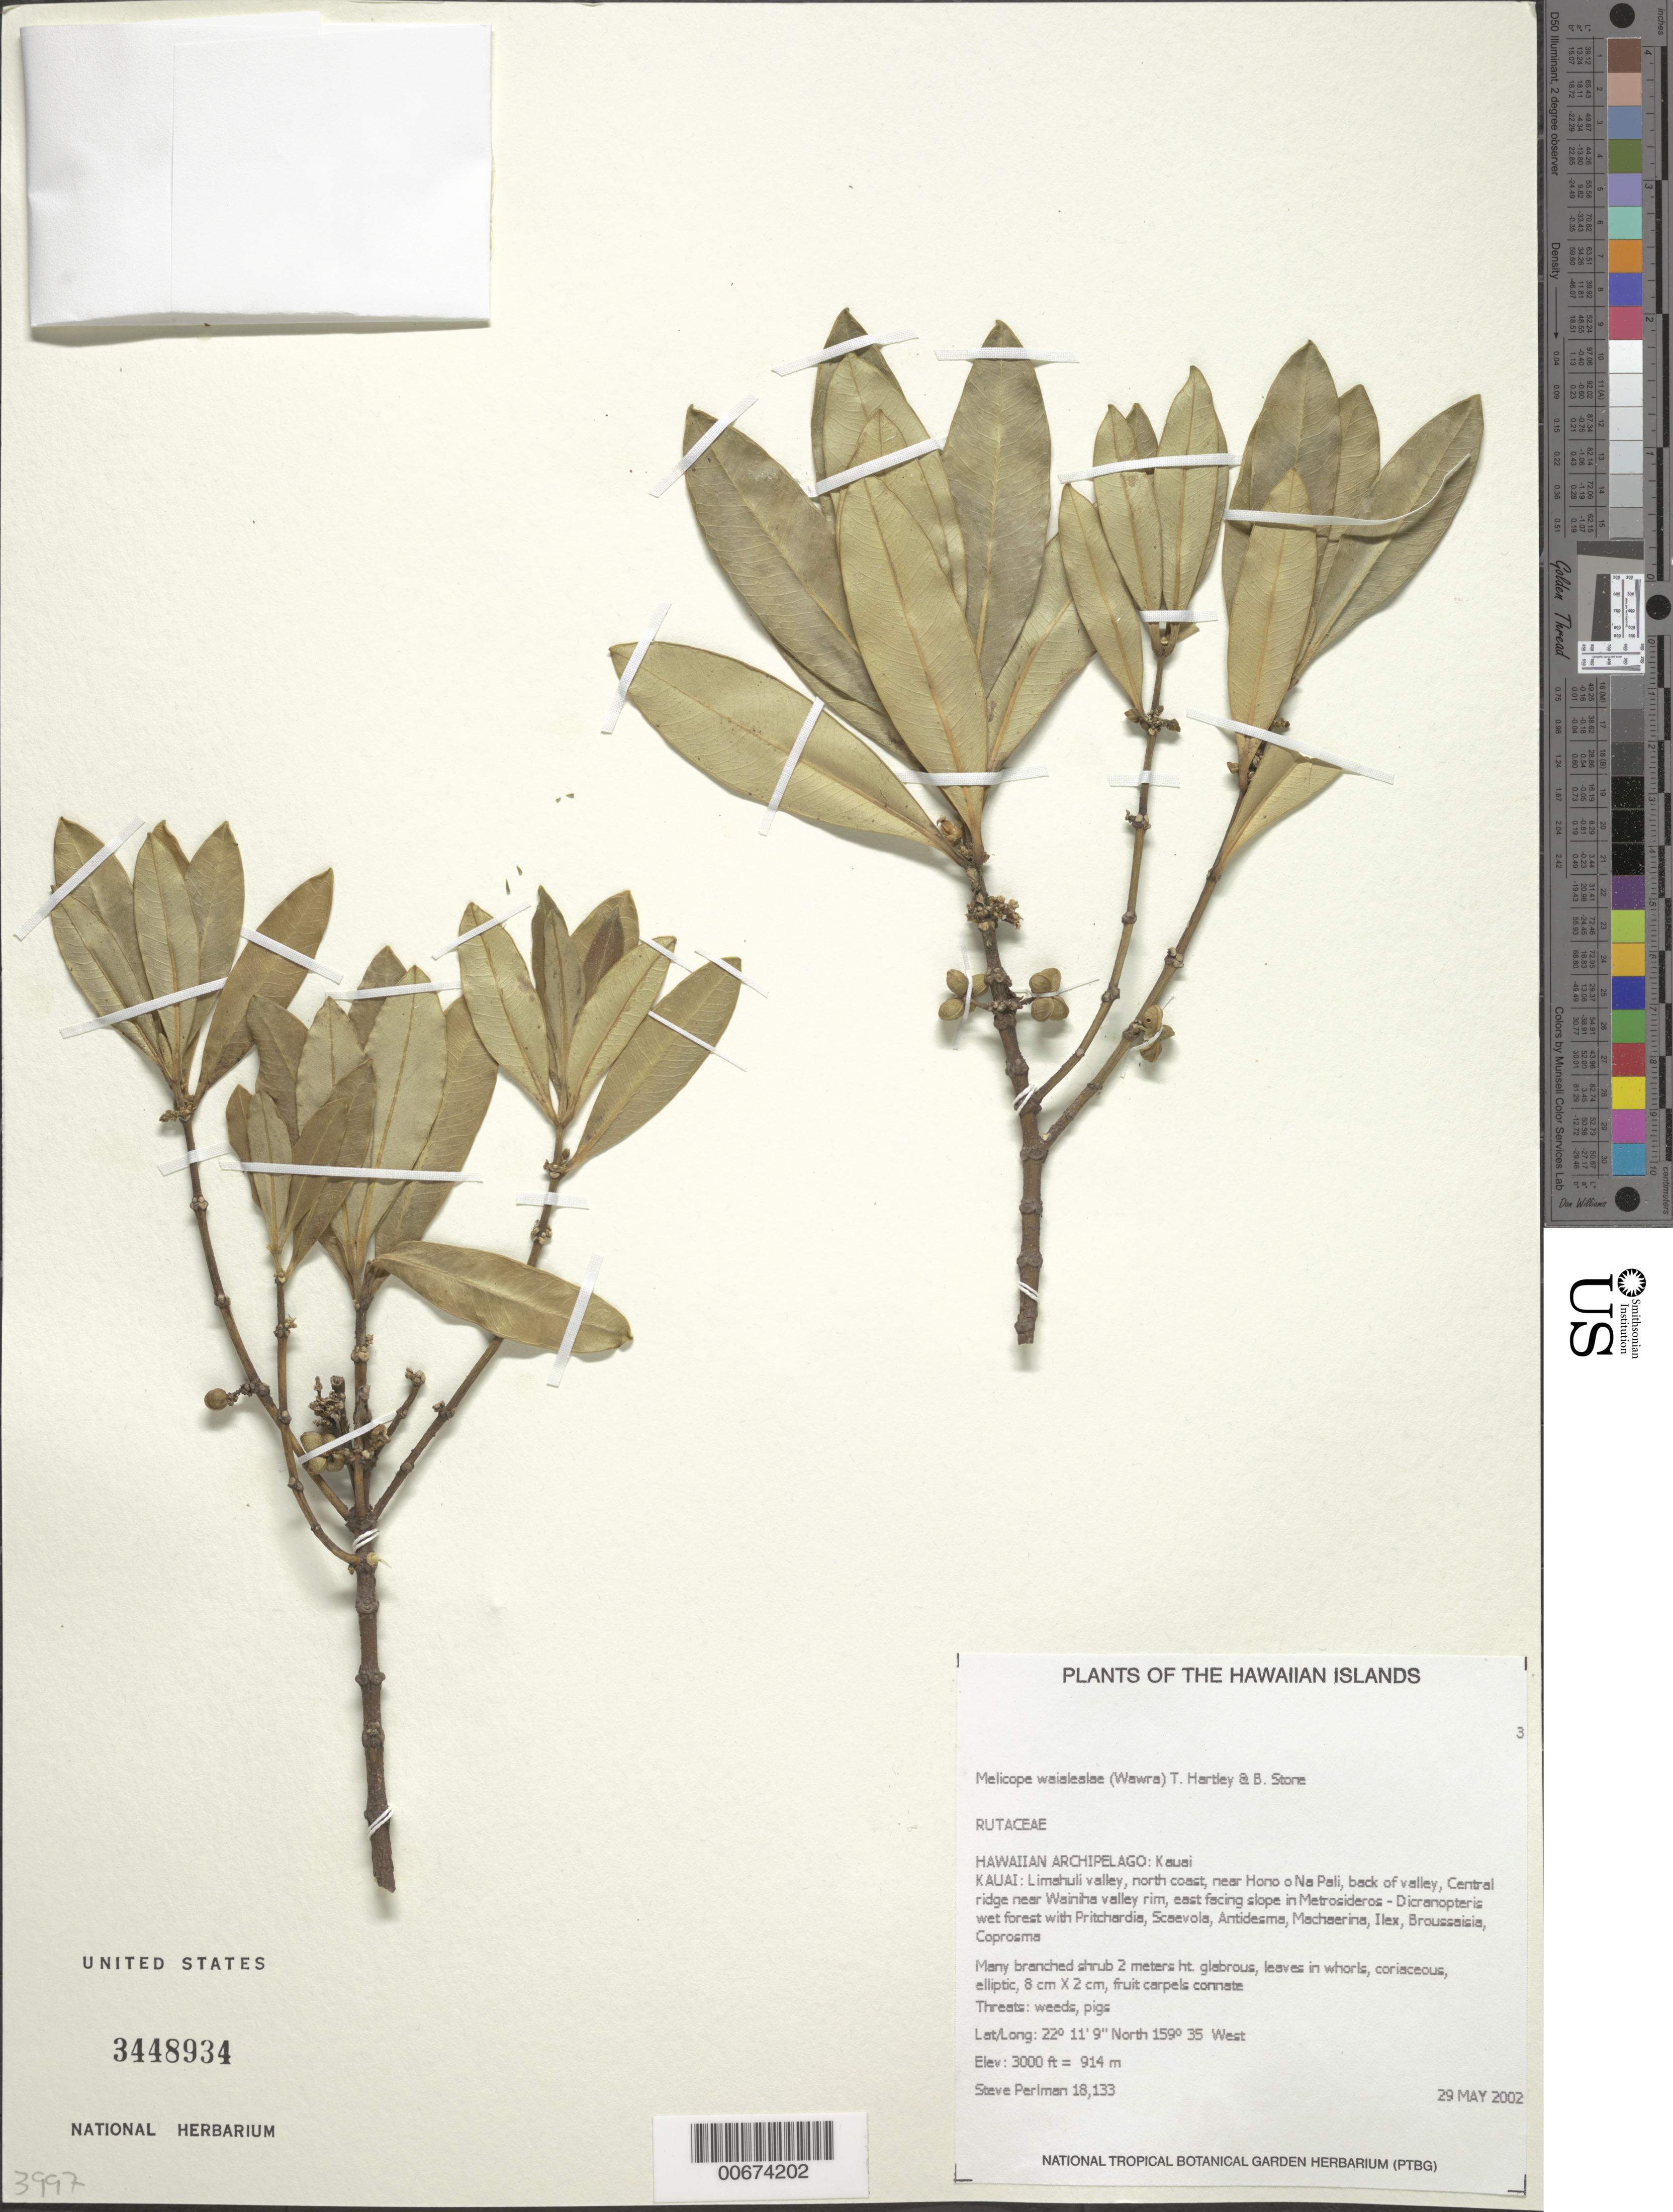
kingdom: Plantae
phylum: Tracheophyta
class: Magnoliopsida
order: Sapindales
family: Rutaceae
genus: Melicope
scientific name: Melicope waialealae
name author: (Wawra) T.G. Hartley & B.C. Stone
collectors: S. P. Perlman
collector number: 18133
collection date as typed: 29 May 2002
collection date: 2002-05-29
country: United States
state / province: Hawaii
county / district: Kauai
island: Kaua'i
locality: Limahuli Valley, north coast near Hono o Na Pali, back of valley, Central ridge near Wainiha valley rim, east facing slope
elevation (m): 914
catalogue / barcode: US 3448934